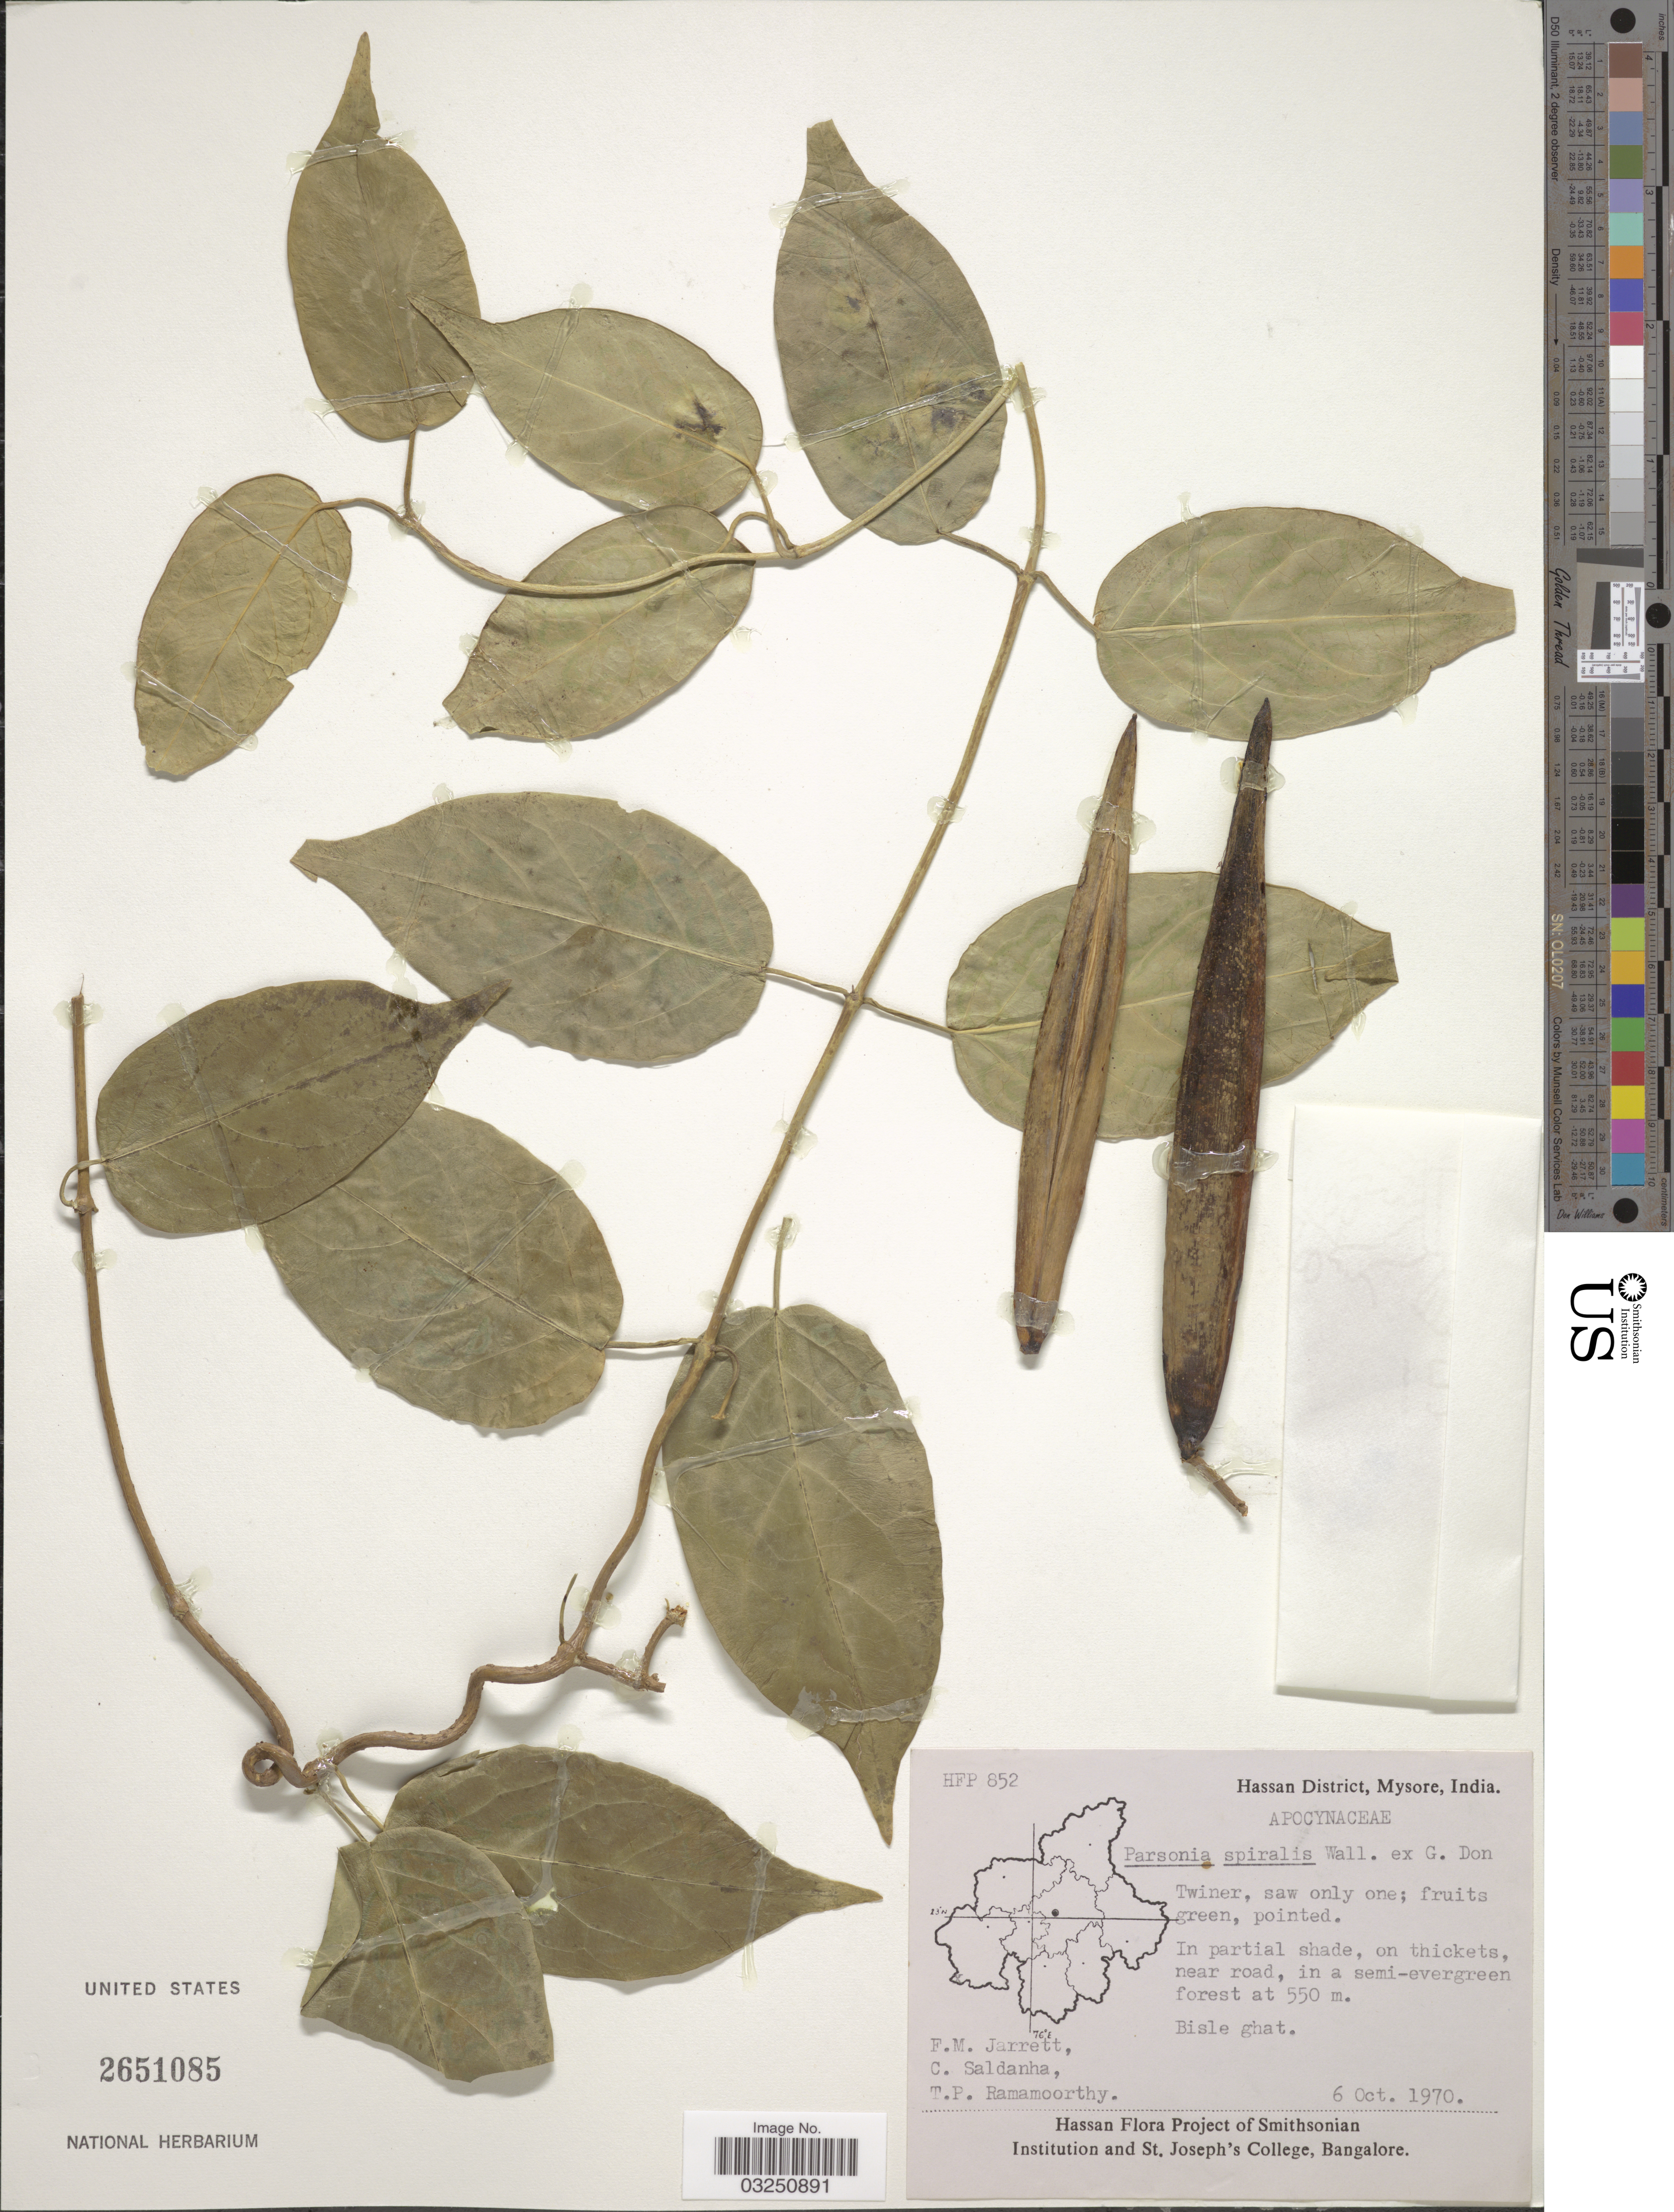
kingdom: Plantae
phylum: Tracheophyta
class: Magnoliopsida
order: Gentianales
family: Apocynaceae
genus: Parsonsia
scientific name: Parsonsia alboflavescens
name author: (Dennst.) Mabberley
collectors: F. M. Jarrett, C. Saldanha & T. P. Ramamoorthy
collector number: HFP 852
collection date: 1970-10-06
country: India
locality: Hassan District, Mysore. Bisle ghat.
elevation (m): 550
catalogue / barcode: US 2651085